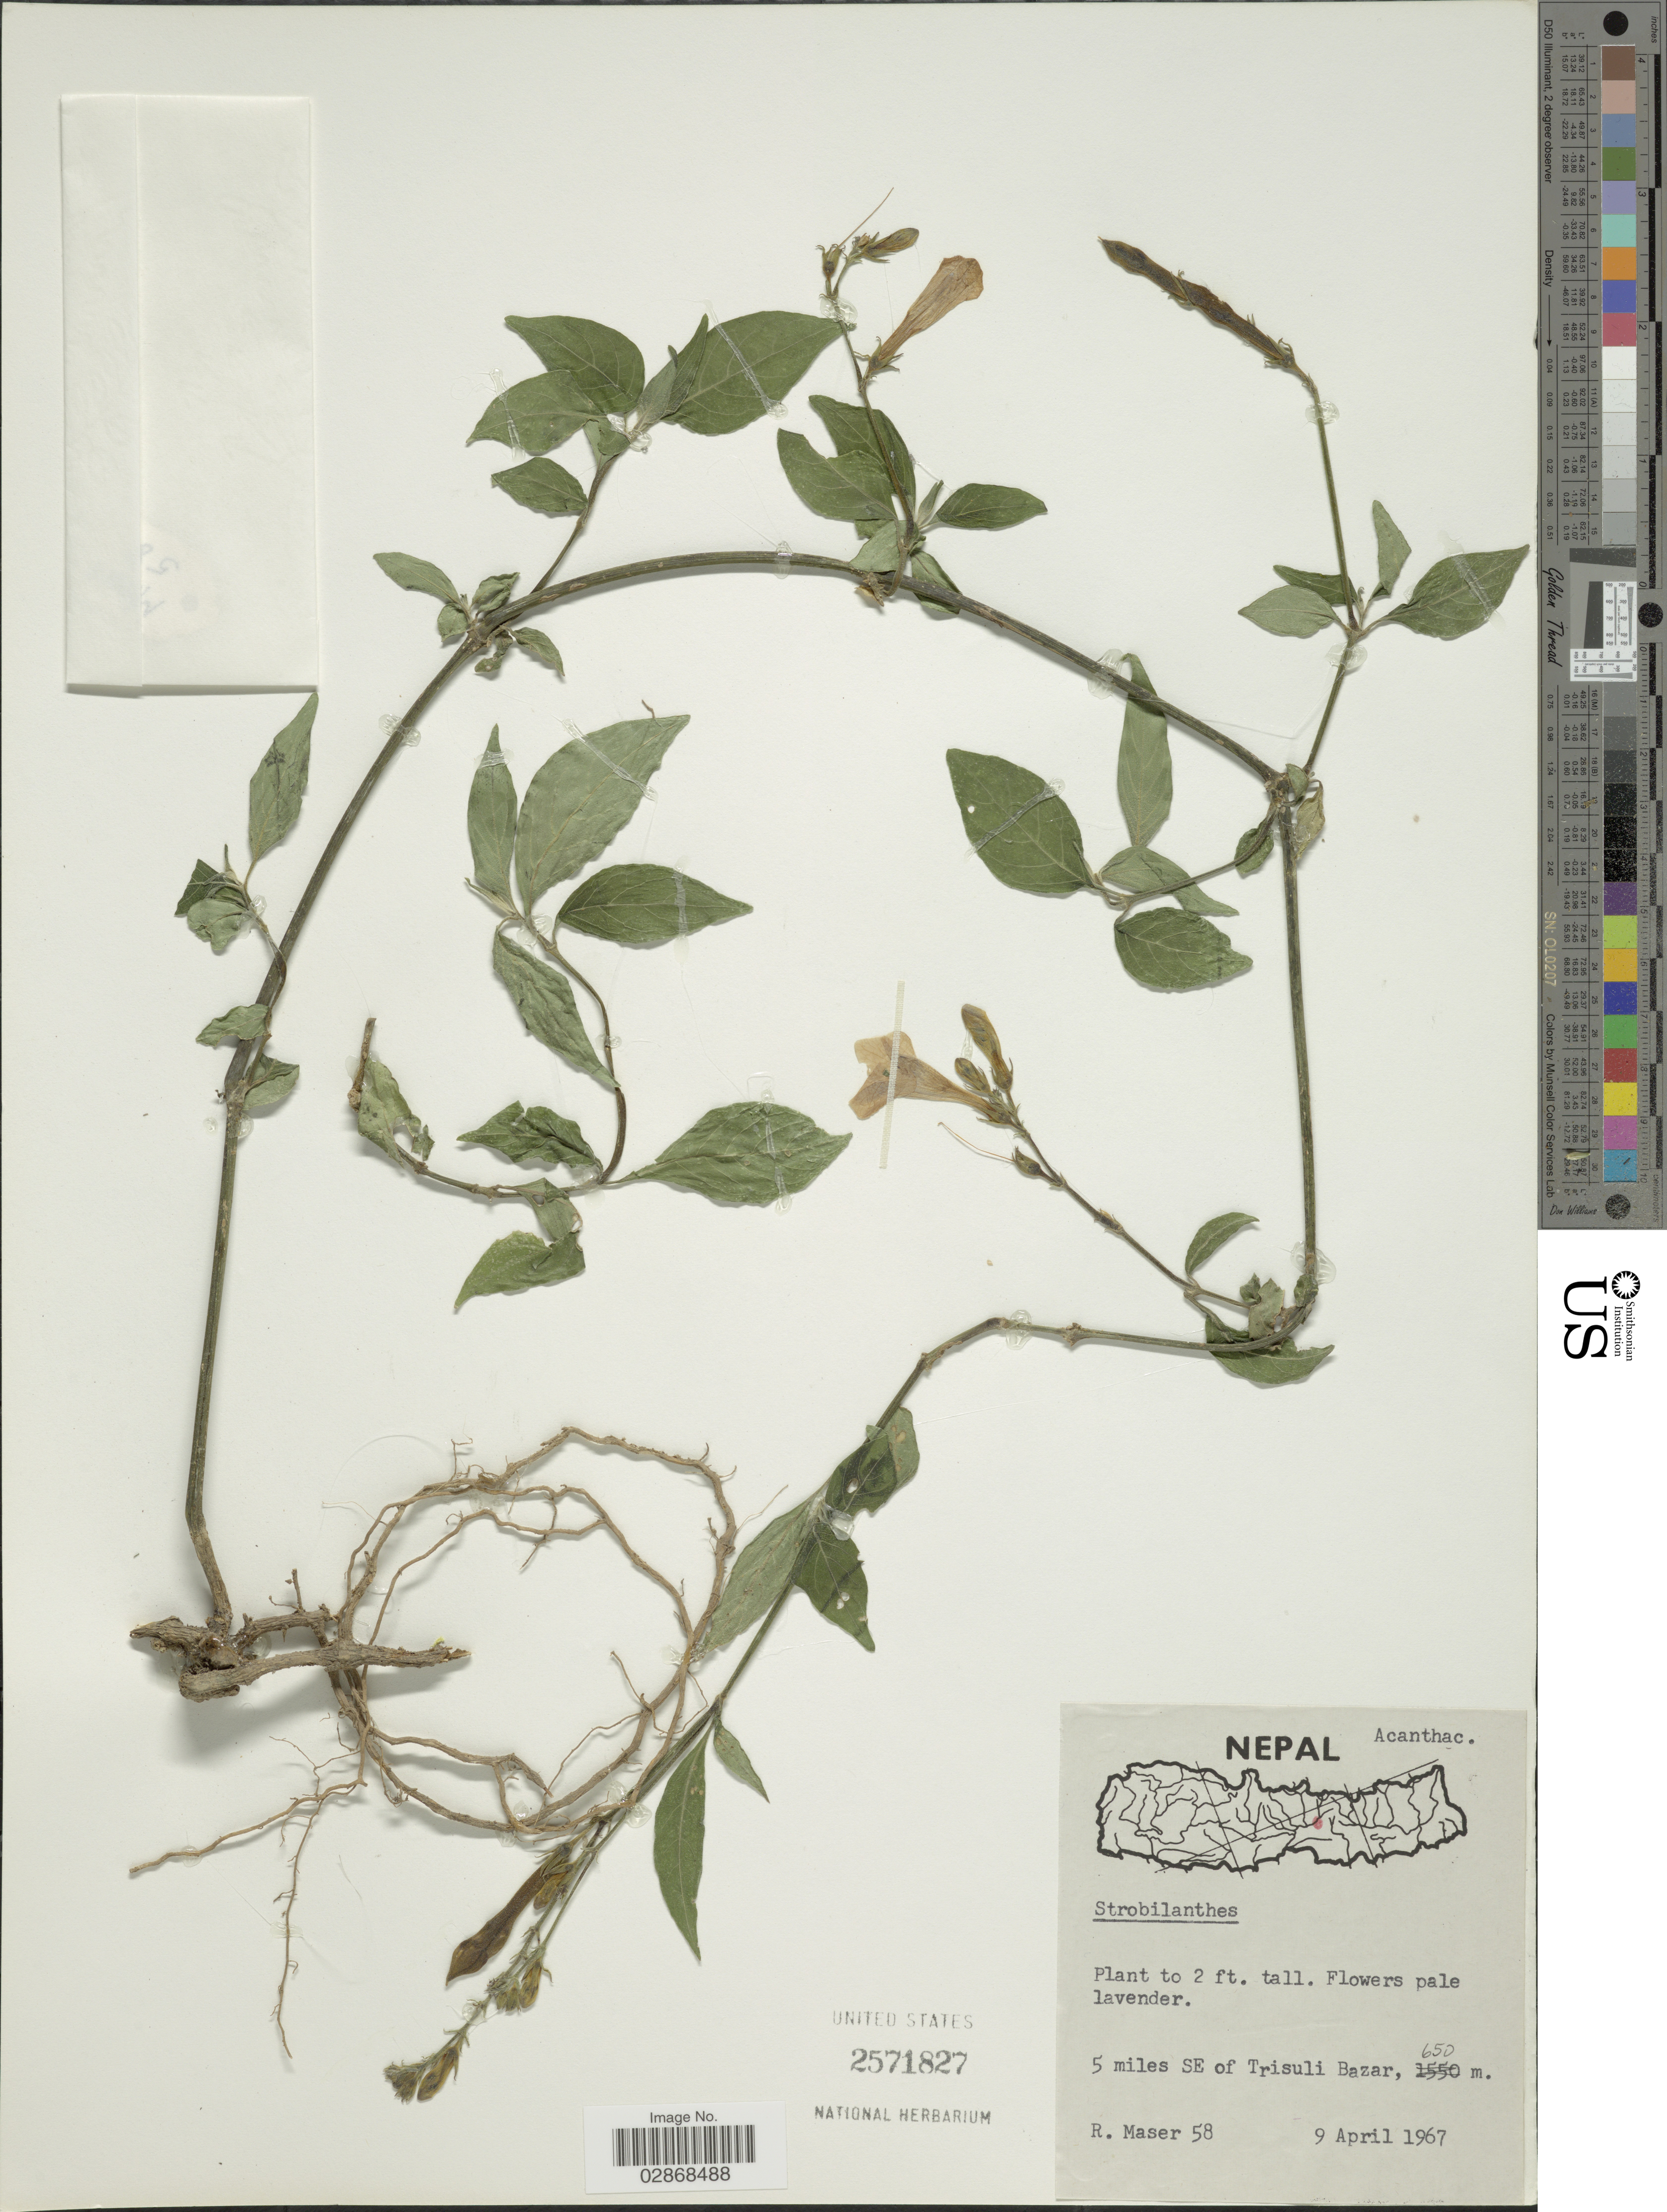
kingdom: Plantae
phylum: Tracheophyta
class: Magnoliopsida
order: Lamiales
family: Acanthaceae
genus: Asystasia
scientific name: Asystasia sp.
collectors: R. Maser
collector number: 58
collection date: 1967-04-09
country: Nepal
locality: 5 miles SE of Trisuli Bazar.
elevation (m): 650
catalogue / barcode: US 2571827